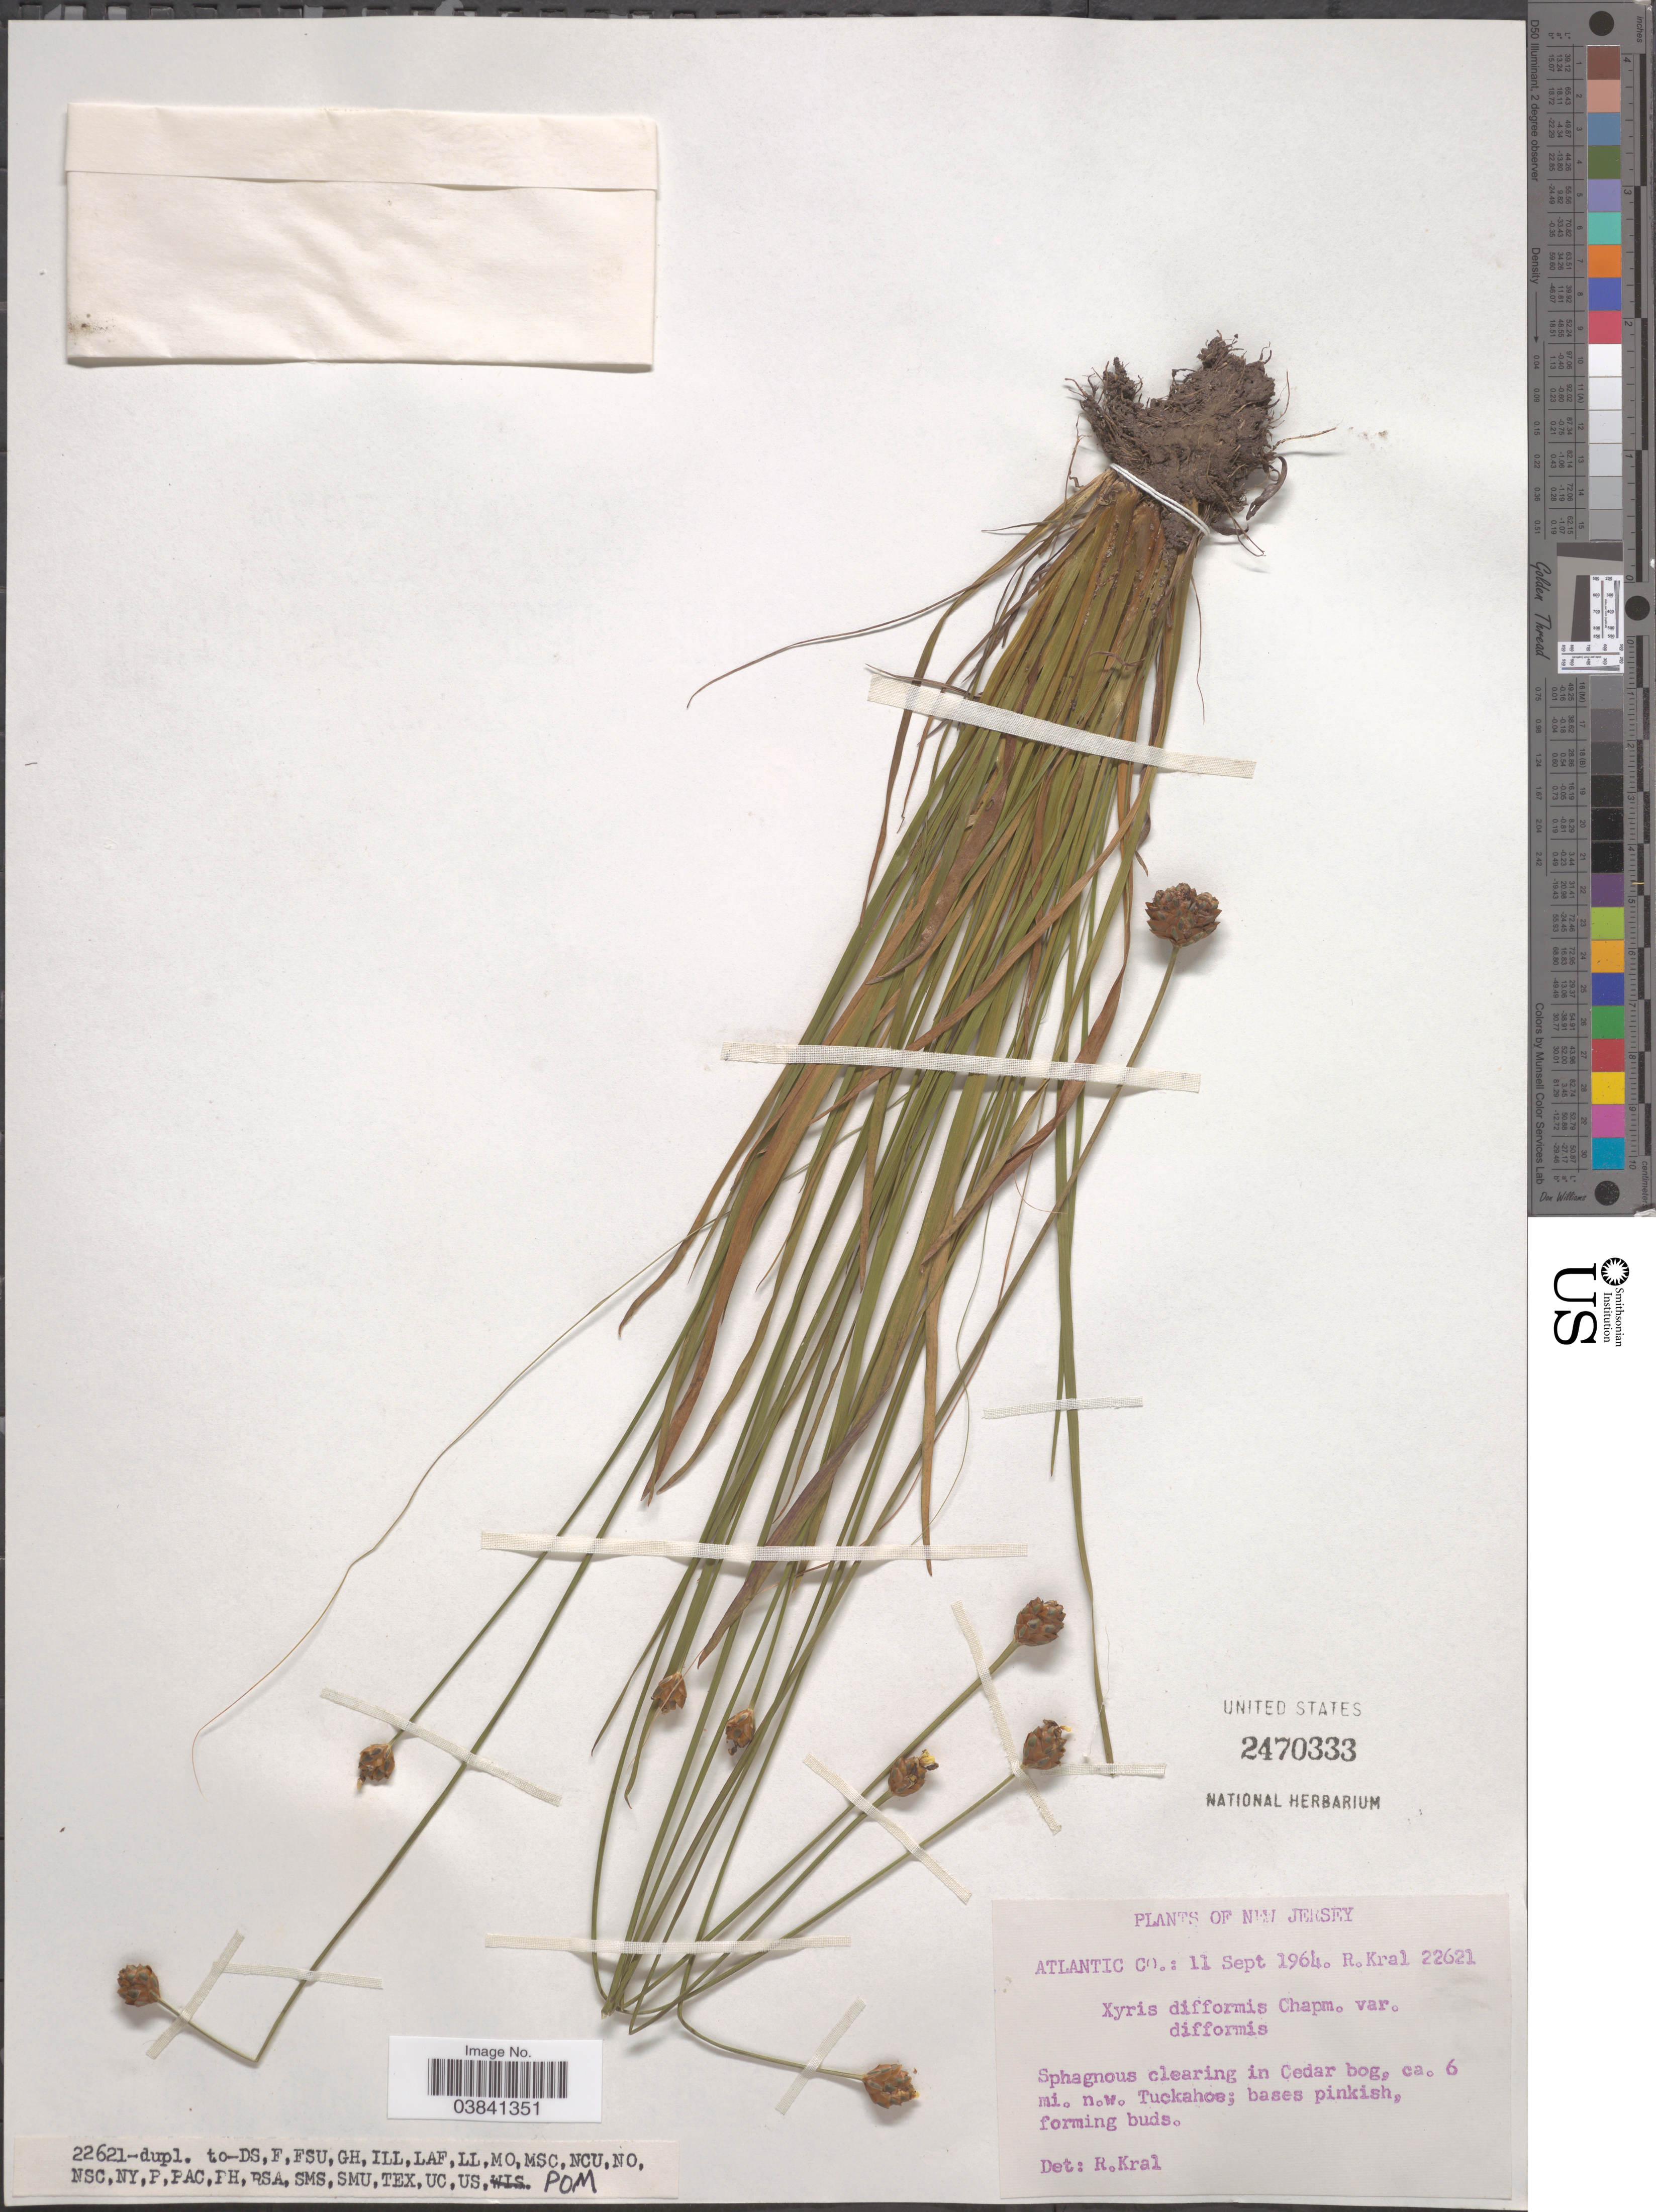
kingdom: Plantae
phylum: Tracheophyta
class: Liliopsida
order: Poales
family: Xyridaceae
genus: Xyris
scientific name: Xyris difformis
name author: Chapm.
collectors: R. Kral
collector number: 22621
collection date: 1964-09-11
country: United States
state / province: New Jersey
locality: Atlantic Co.: in Cedar bog, ca. 6 mi. n.w. Tuckahoe.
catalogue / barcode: US 2470333